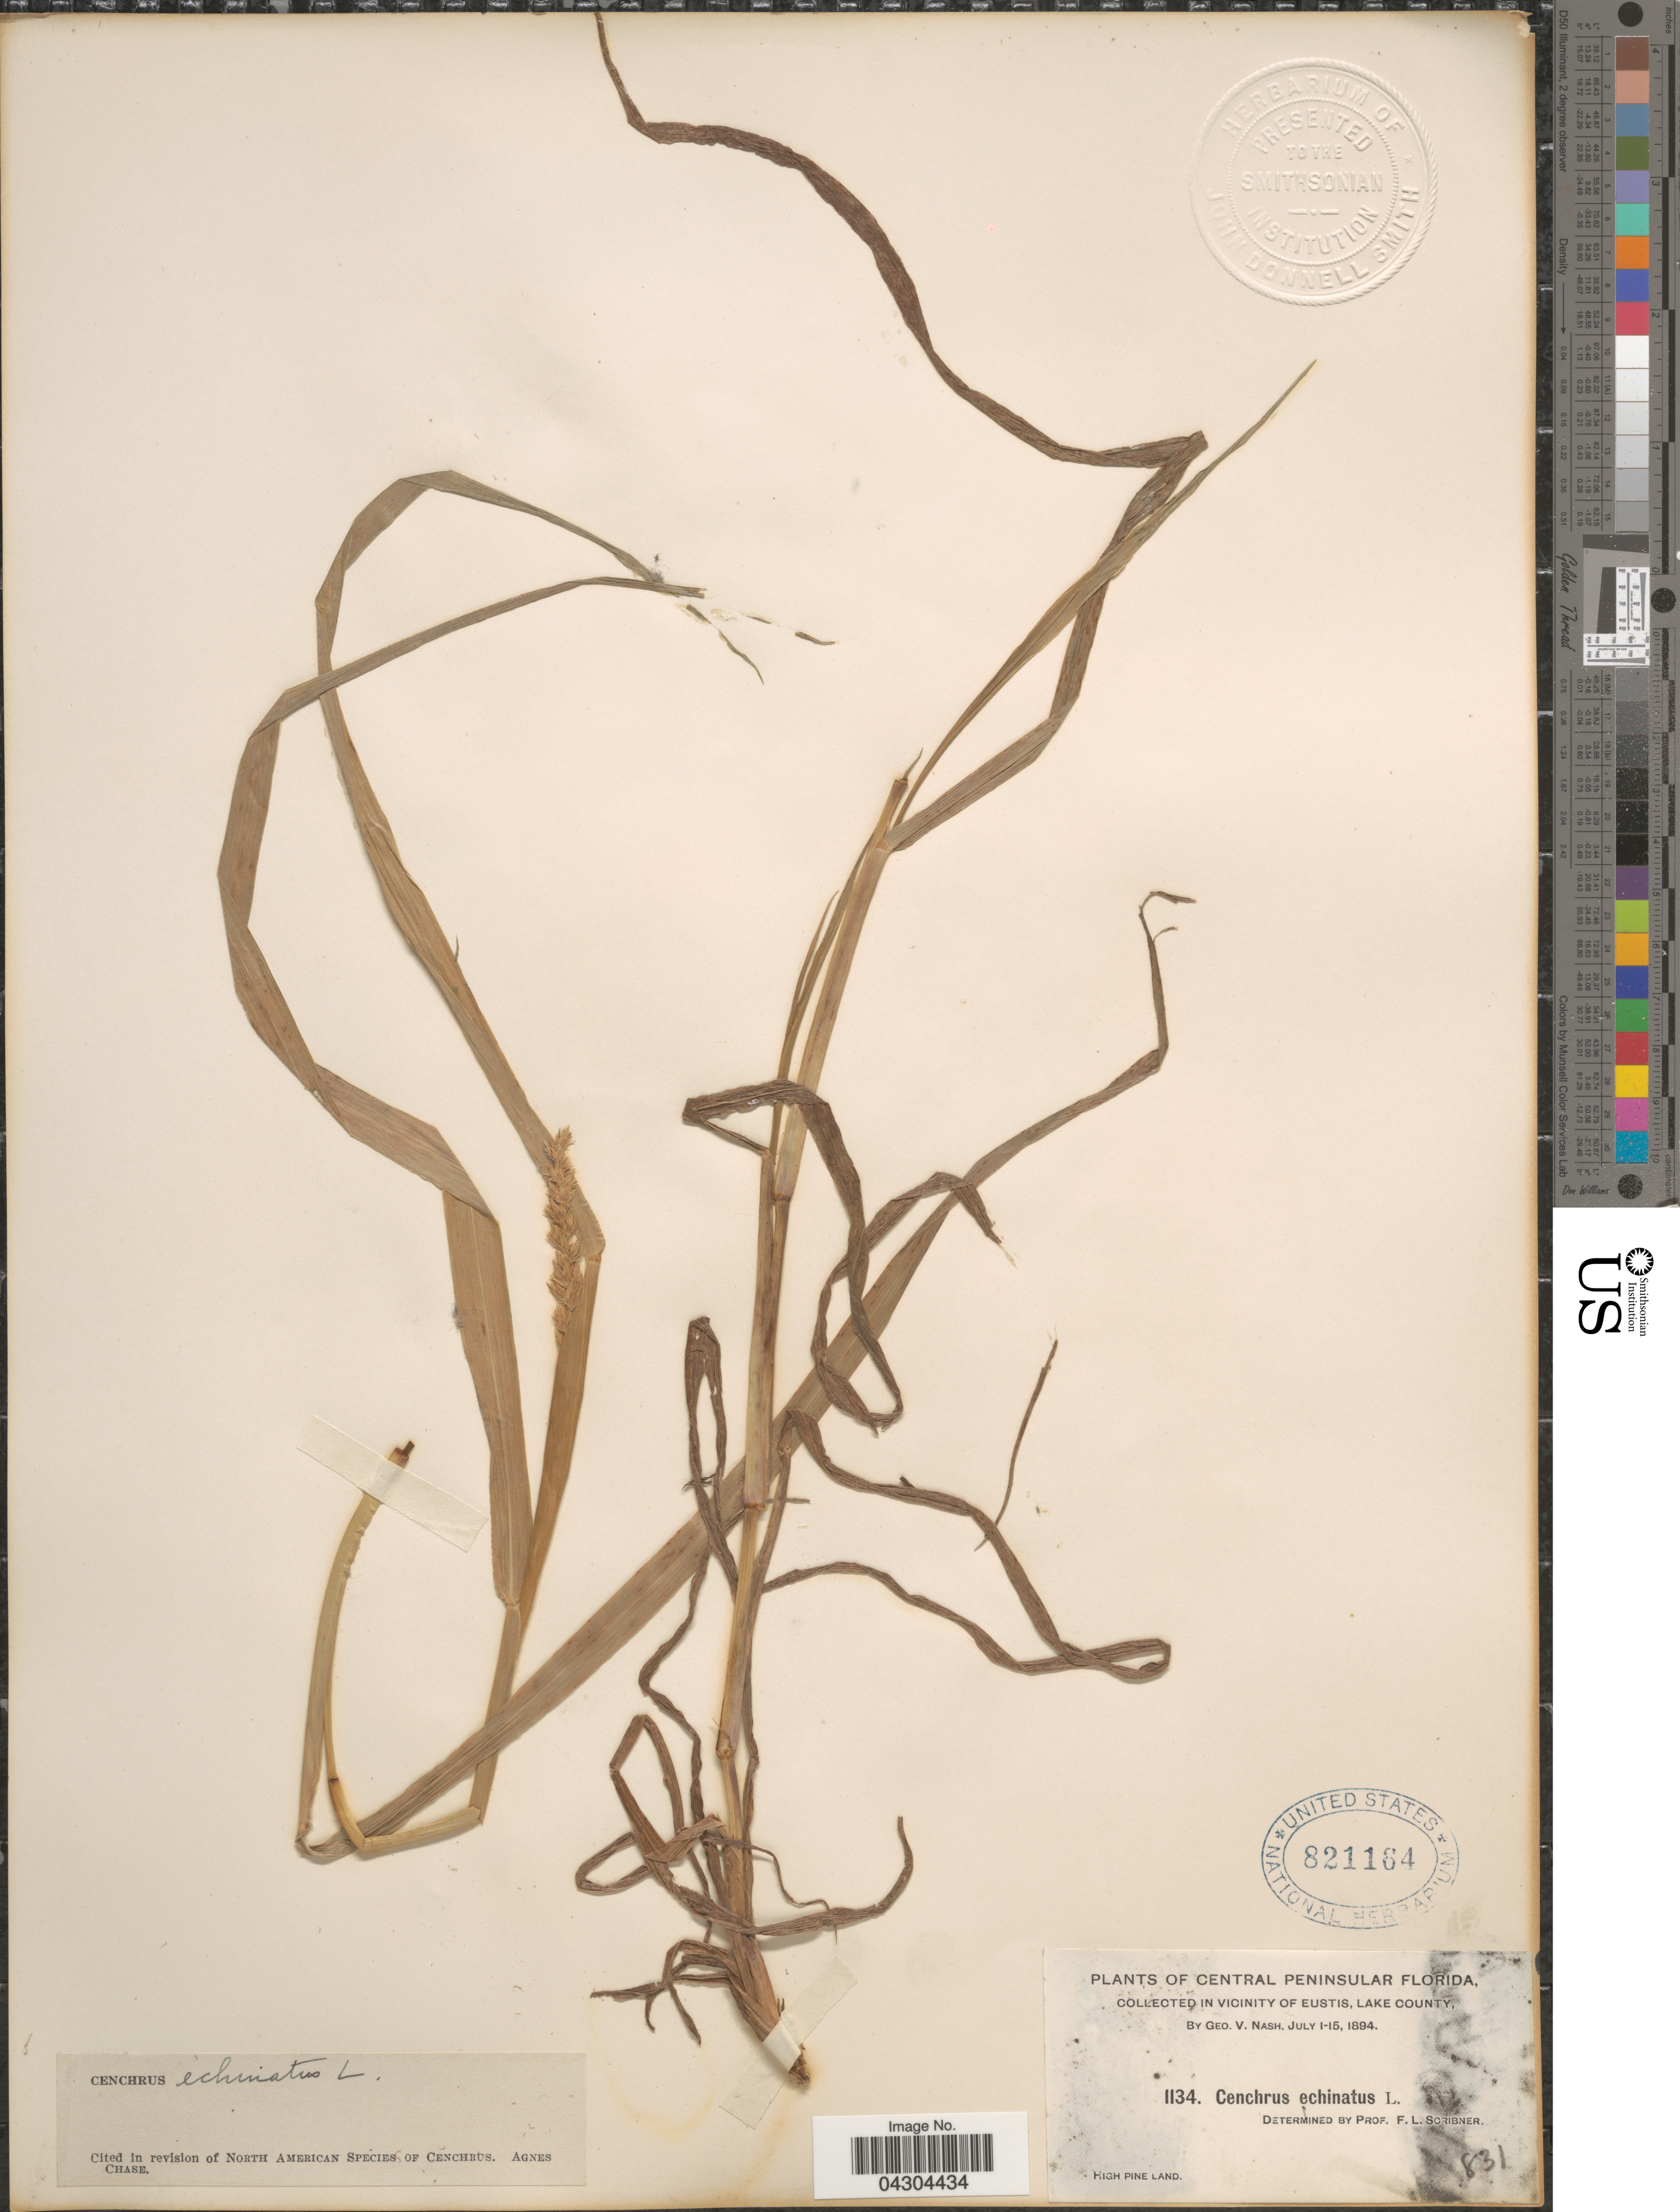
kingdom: Plantae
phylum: Tracheophyta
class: Liliopsida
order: Poales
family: Poaceae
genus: Cenchrus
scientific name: Cenchrus echinatus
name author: L.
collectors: G. V. Nash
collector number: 1134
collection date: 1894-07-01/1894-07-15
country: United States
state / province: Florida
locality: Central Peninsular Florida. In vicinity of Eustis, Lake County. High Pine land.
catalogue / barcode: US 821164